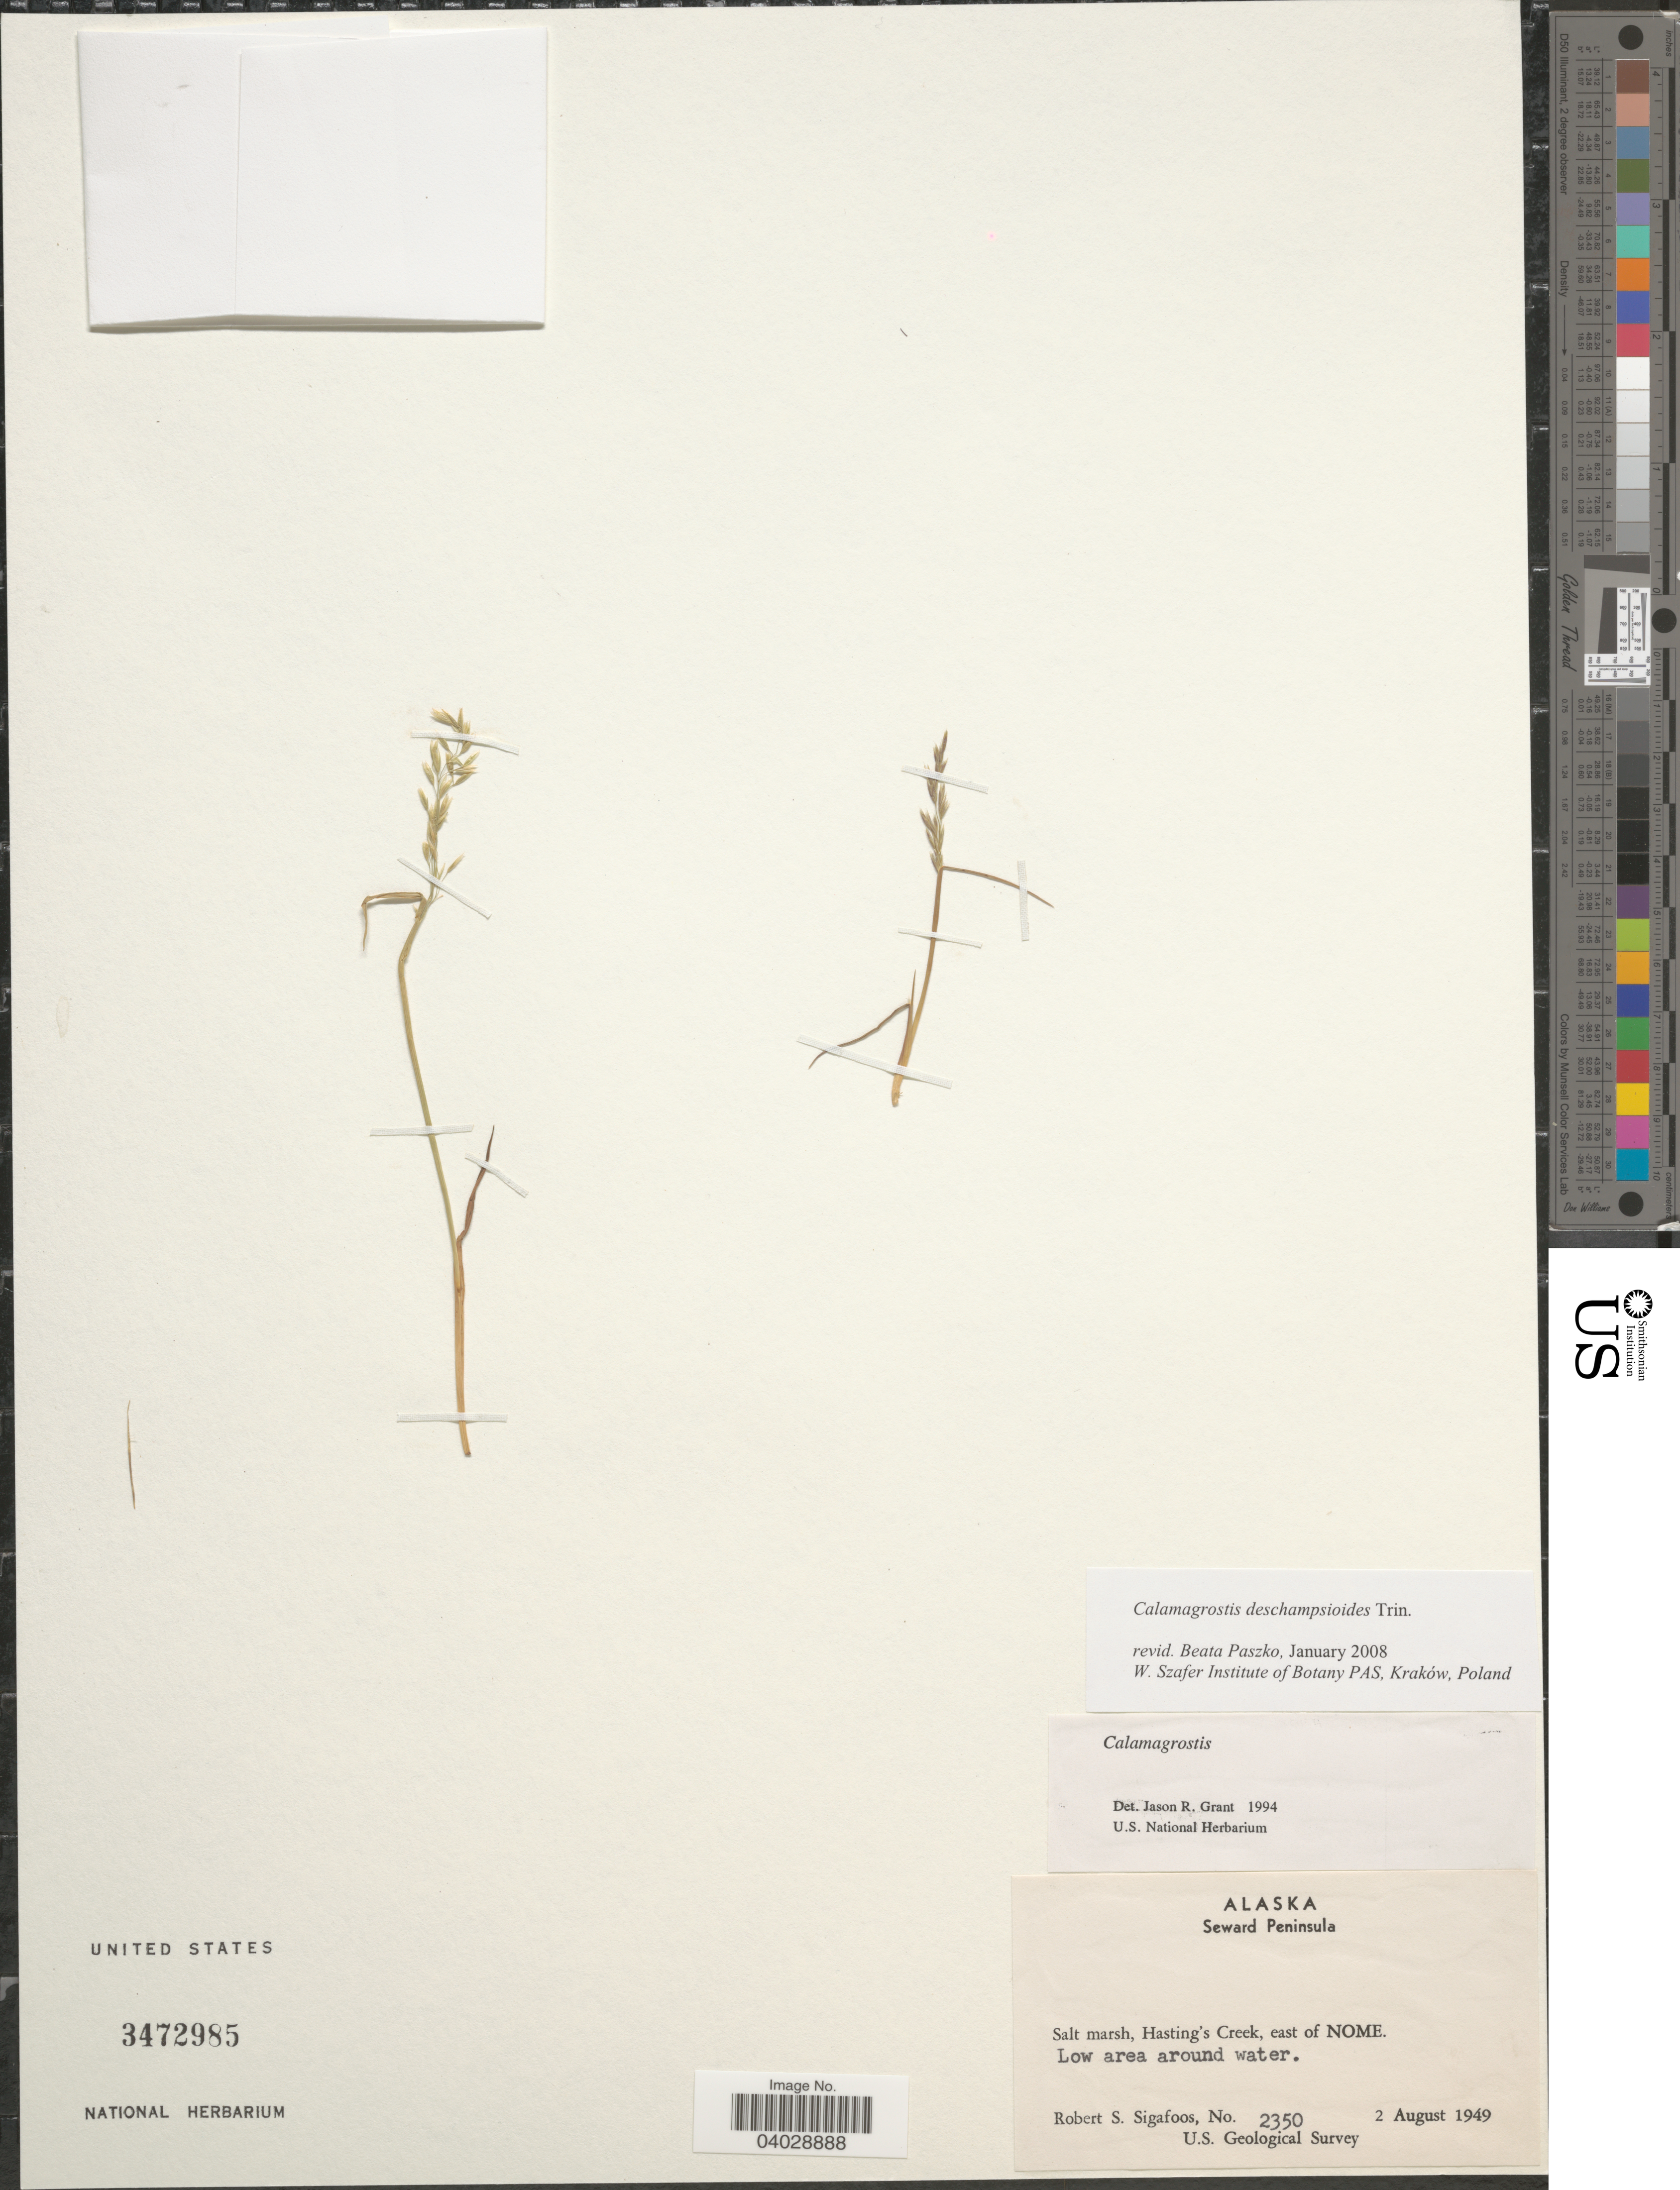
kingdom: Plantae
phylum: Tracheophyta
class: Liliopsida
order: Poales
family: Poaceae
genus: Calamagrostis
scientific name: Calamagrostis deschampsioides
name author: Trin.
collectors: R. Sigafoos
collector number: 2350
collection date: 1949-08-02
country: United States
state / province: Alaska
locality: Seward Peninsula. Salt marsh, Hasting's Creek, east of Nome.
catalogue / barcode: US 3472985